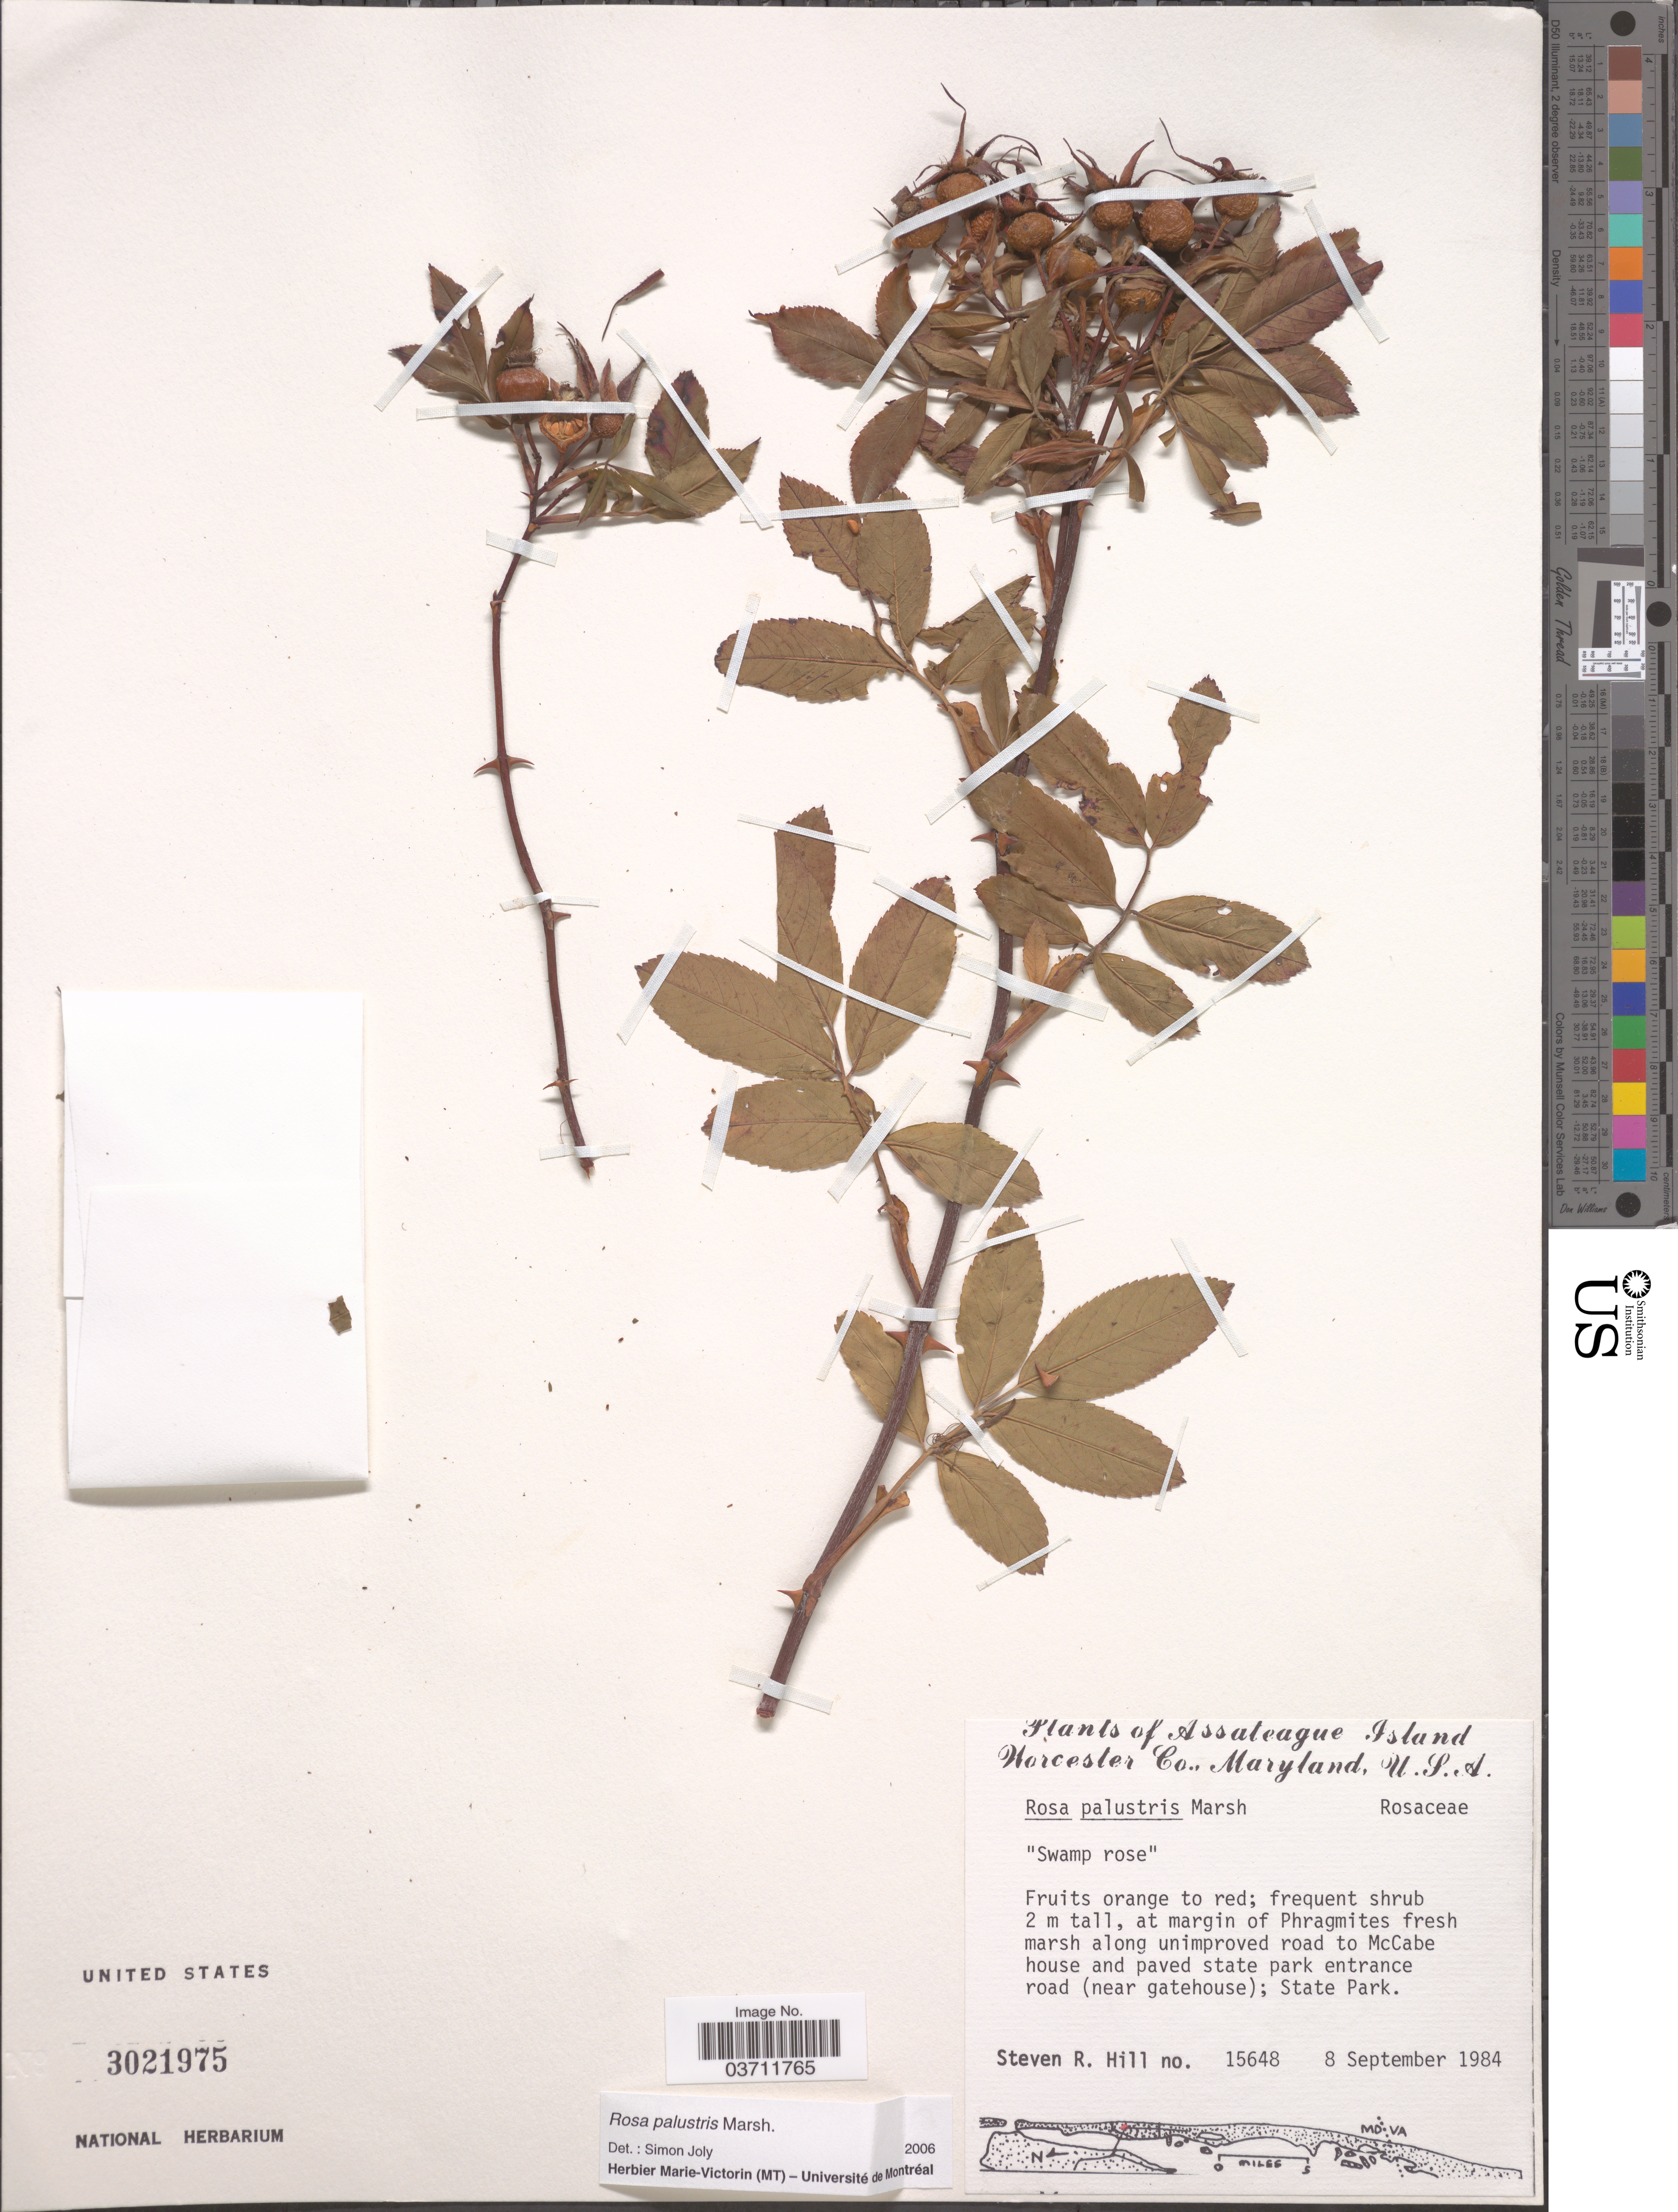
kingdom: Plantae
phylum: Tracheophyta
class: Magnoliopsida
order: Rosales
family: Rosaceae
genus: Rosa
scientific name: Rosa palustris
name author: Marshall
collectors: S. R. Hill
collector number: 15648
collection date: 1984-09-08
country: United States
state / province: Maryland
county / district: Worcester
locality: Assateague Island. Worcester Co. Along unimproved road to McCabe house and paved state park entrance road (near gatehouse); State Park.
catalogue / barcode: US 3021975